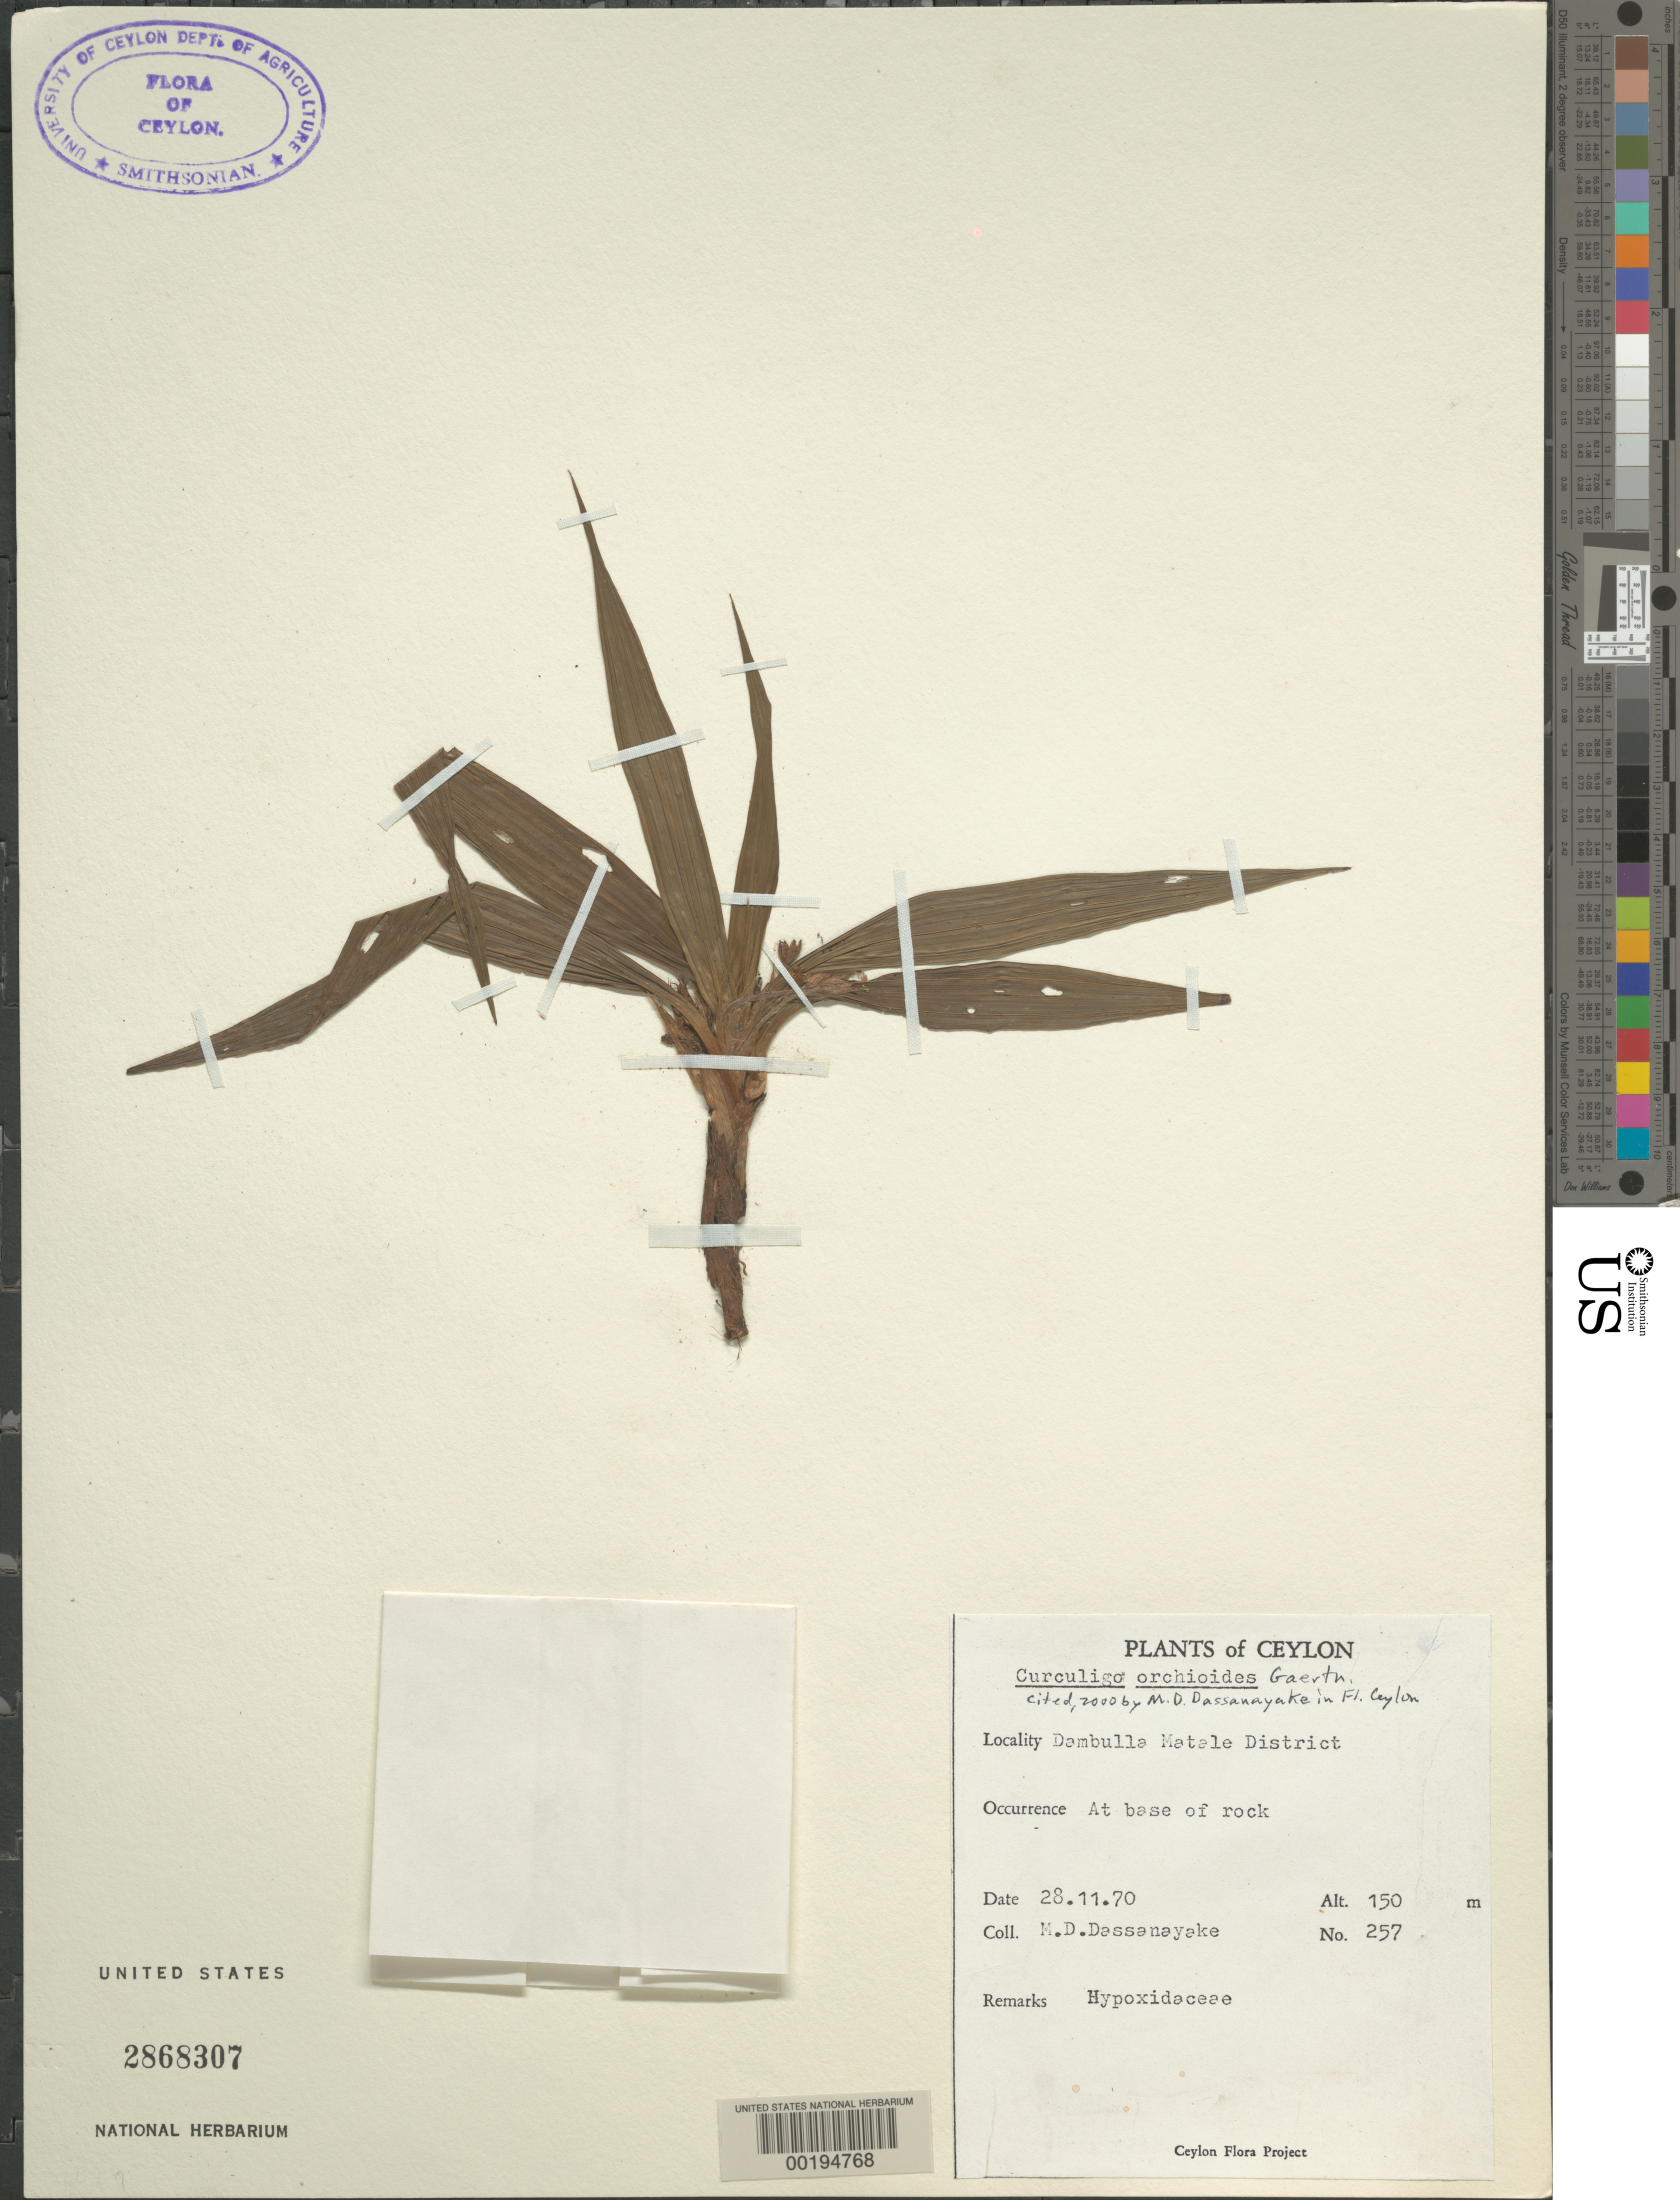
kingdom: Plantae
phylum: Tracheophyta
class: Liliopsida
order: Asparagales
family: Hypoxidaceae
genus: Curculigo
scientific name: Curculigo orchioides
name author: Gaertn.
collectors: M. Dassanayake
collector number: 257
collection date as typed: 28 Nov 1970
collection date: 1970-11-28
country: Sri Lanka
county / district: Matale Dist.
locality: Dambulla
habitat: At base of rock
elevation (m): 150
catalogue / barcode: US 2868307